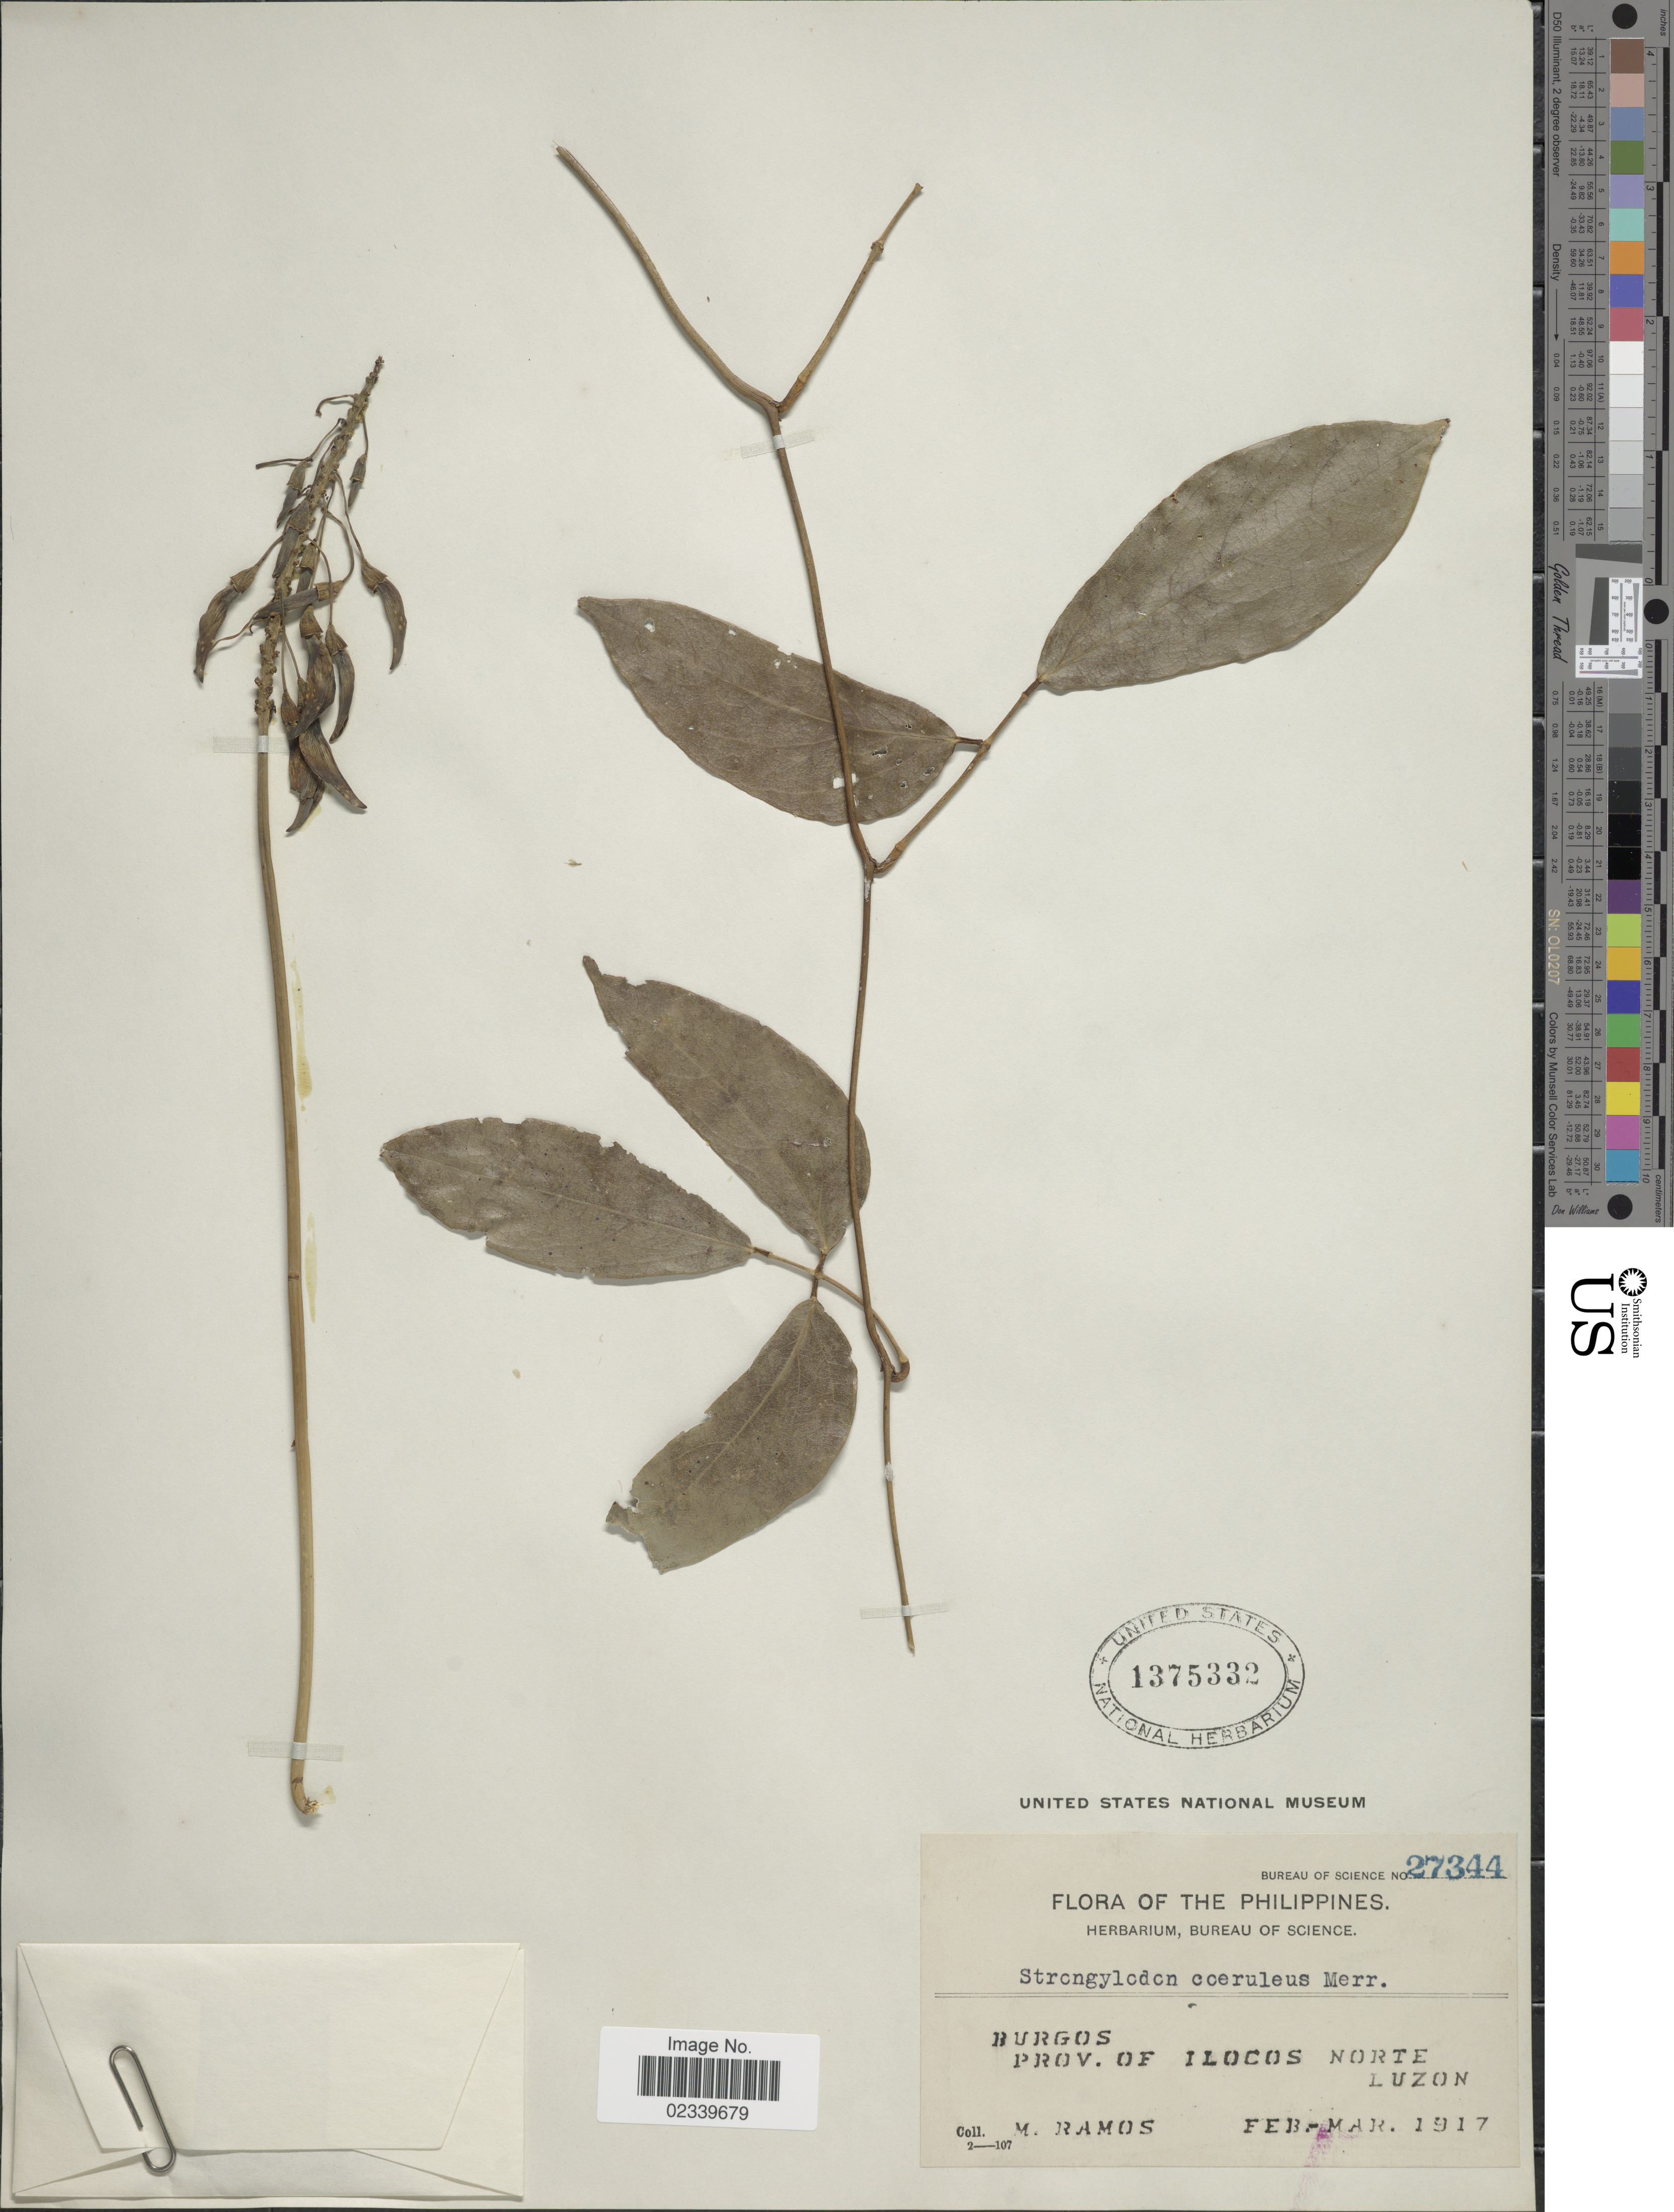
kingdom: Plantae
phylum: Tracheophyta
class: Magnoliopsida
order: Fabales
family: Fabaceae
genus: Strongylodon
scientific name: Strongylodon caerulea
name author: Merr.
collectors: M. Ramos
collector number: Bureau of Science 27344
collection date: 1917-02/1917-03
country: Philippines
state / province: Ilocos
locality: Burgos, prov. of Ilocos Norte, Luzon.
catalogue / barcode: US 1375332